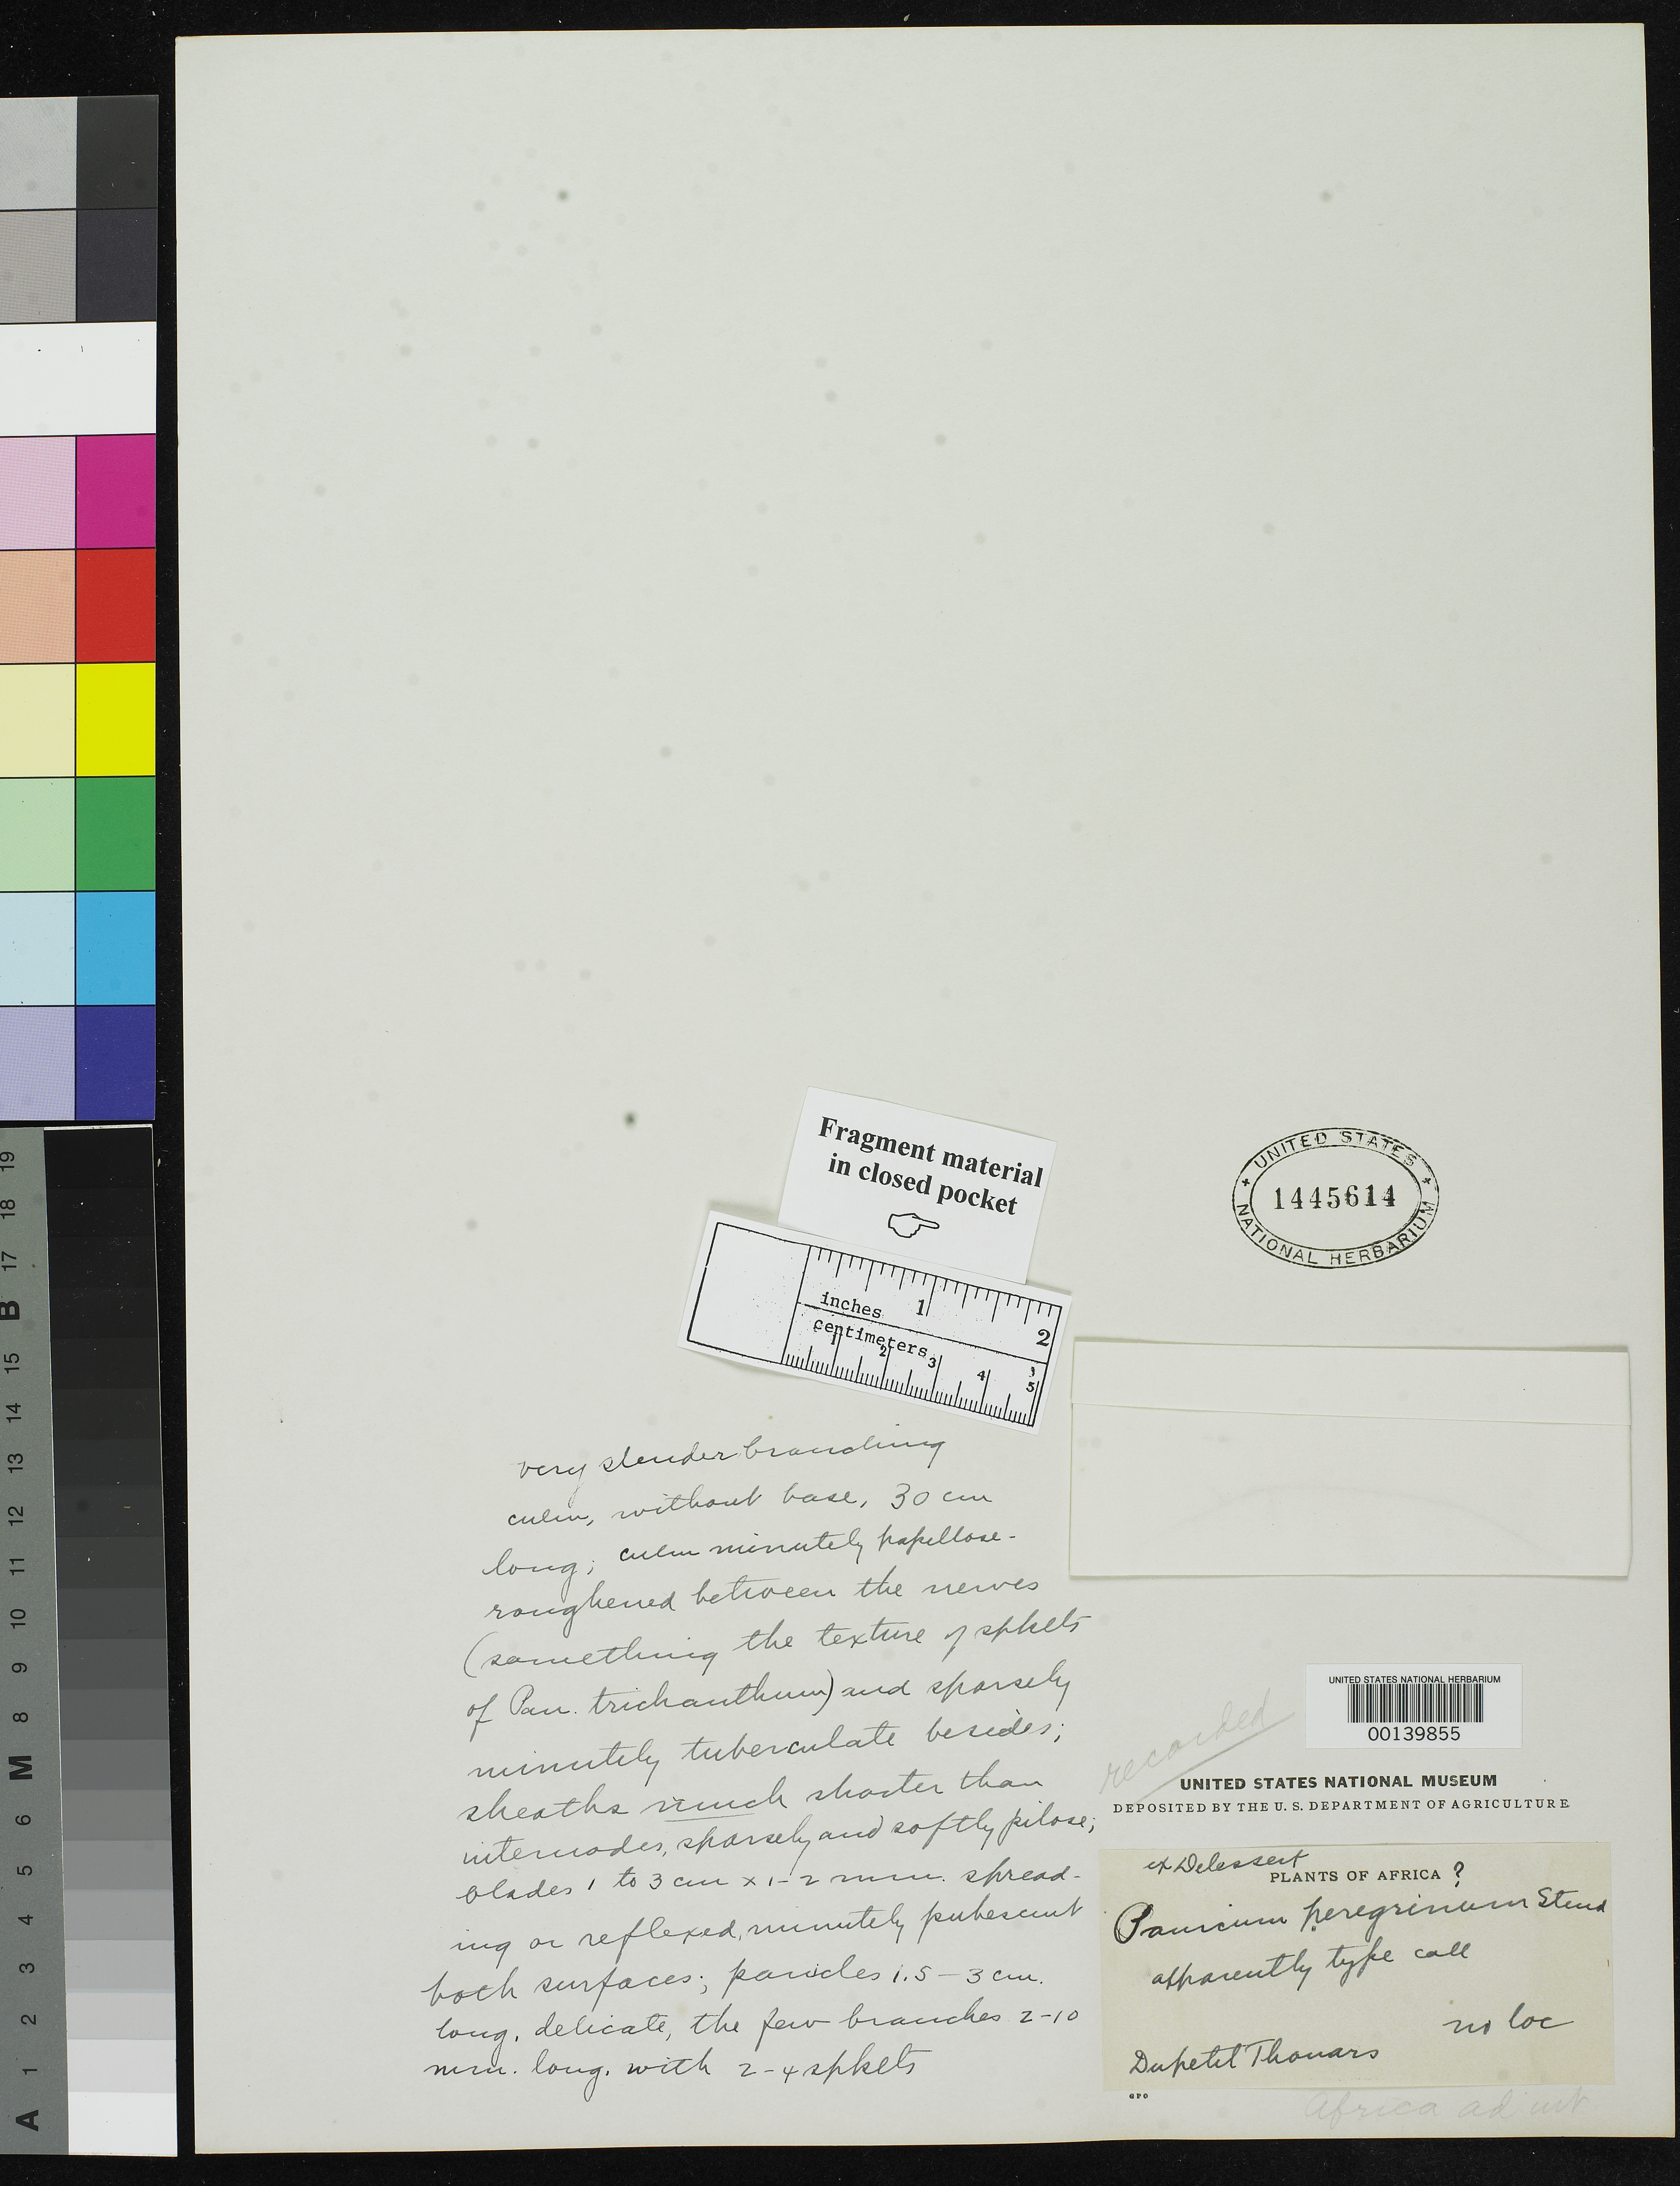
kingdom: Plantae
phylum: Tracheophyta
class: Liliopsida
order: Poales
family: Poaceae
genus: Panicum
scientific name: Panicum peregrinum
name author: Steud.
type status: Type Fragment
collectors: L. M. Du Petit-Thouars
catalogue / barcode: US 1445614